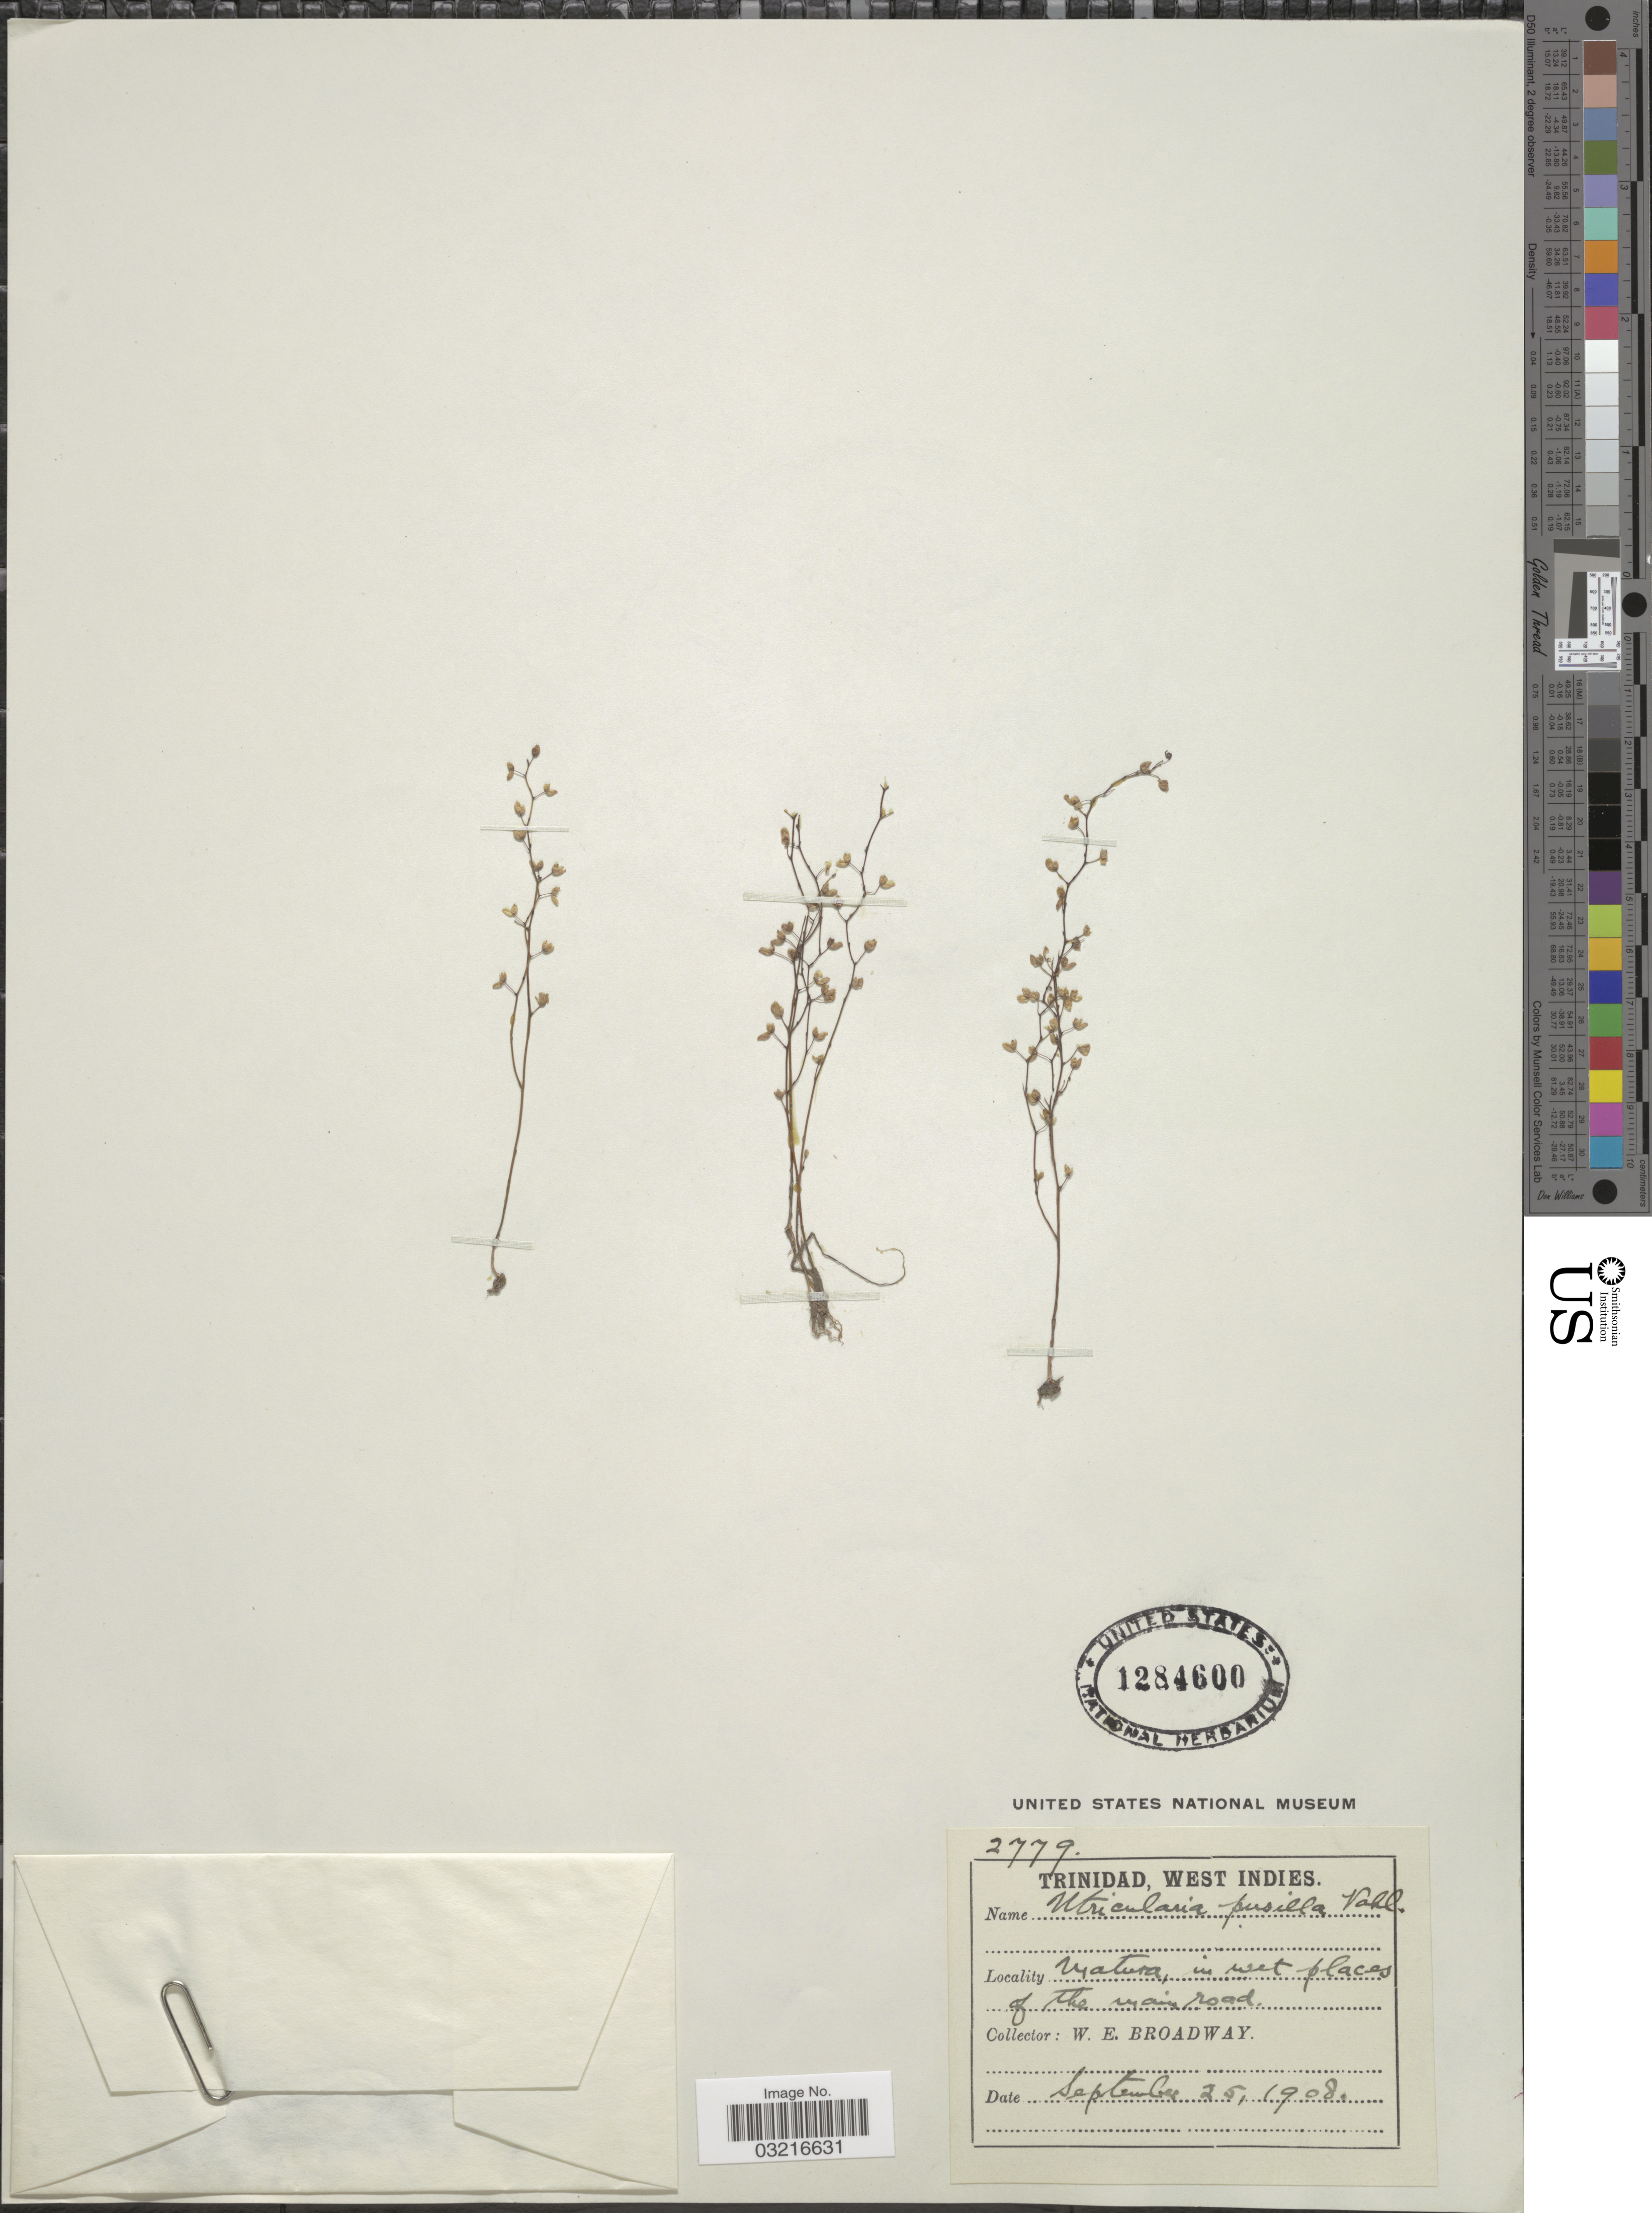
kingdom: Plantae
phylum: Tracheophyta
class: Magnoliopsida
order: Lamiales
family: Lentibulariaceae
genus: Utricularia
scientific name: Utricularia pusilla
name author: Vahl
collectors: W. E. Broadway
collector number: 2779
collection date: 1908-09-25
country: Trinidad and Tobago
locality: Trinidad, West Indies. Matura, in wet places of the main road.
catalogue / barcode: US 1284600